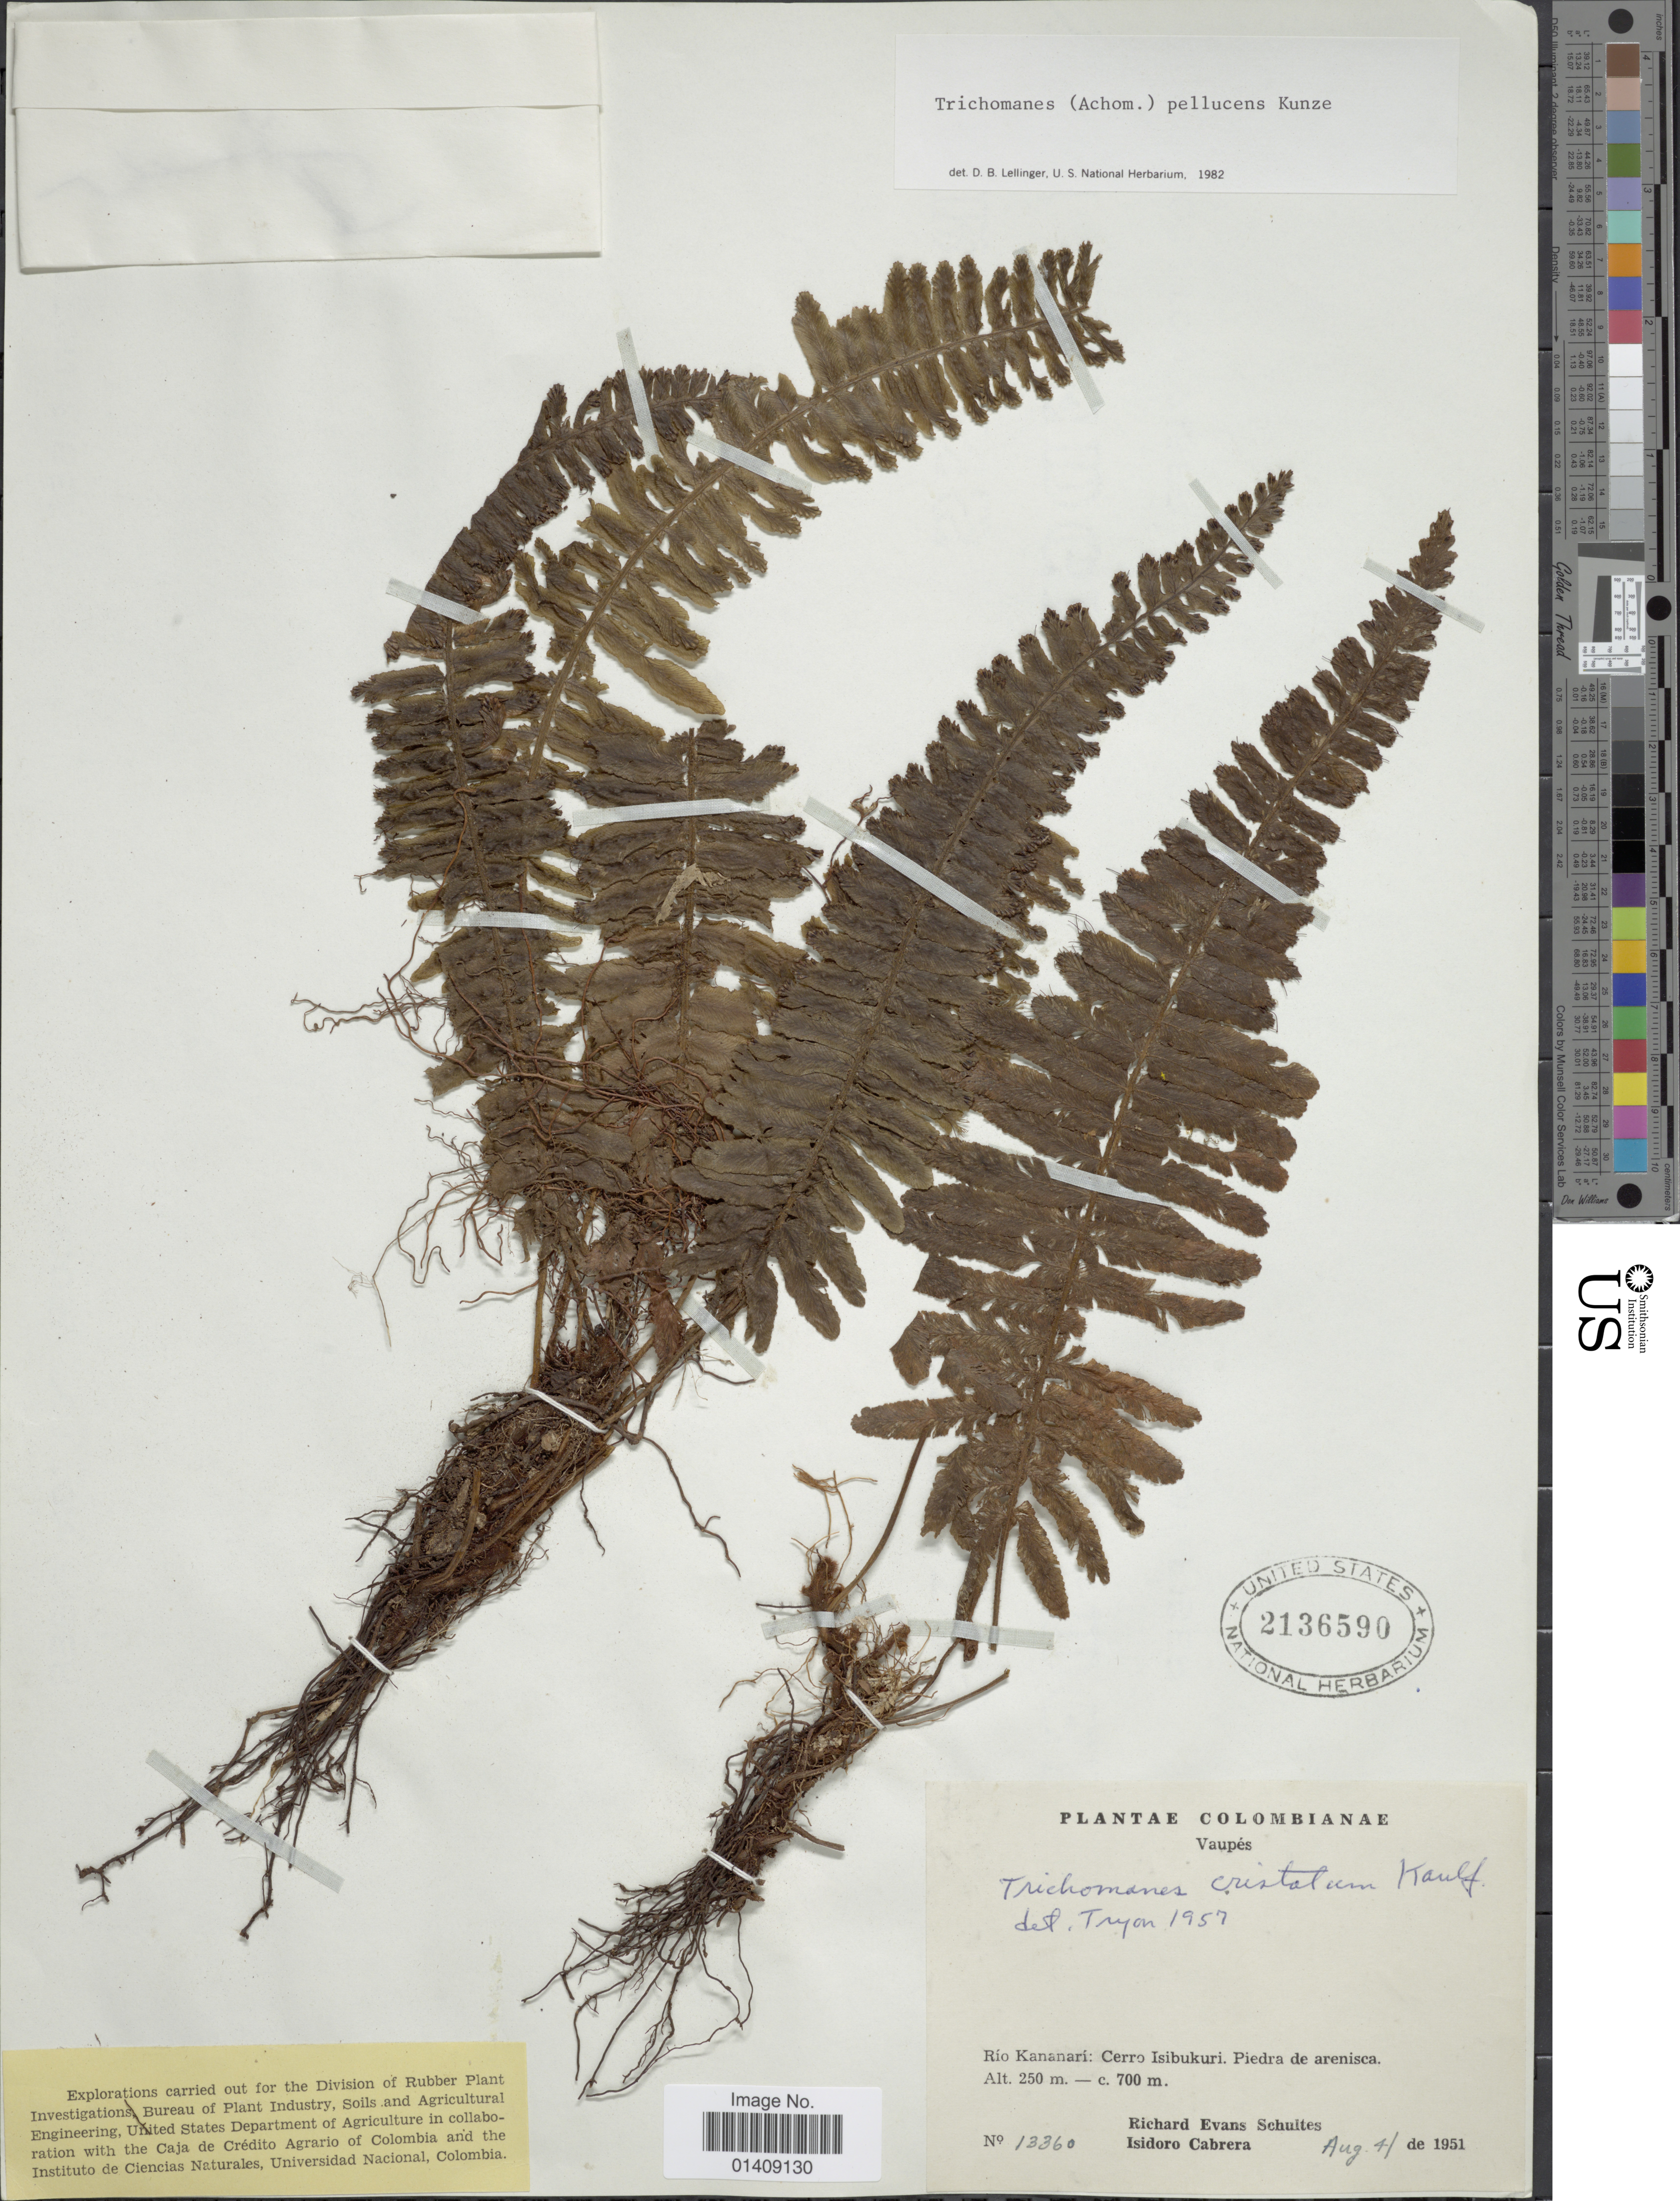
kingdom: Plantae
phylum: Tracheophyta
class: Polypodiopsida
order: Hymenophyllales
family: Hymenophyllaceae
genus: Trichomanes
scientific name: Trichomanes pellucens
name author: Kunze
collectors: R. E. Schultes & I. Cabrera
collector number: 13360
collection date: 1951-08-04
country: Colombia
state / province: Vaupés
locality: Rio Kananari: Cerro Isibukuri.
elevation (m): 250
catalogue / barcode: US 2136590